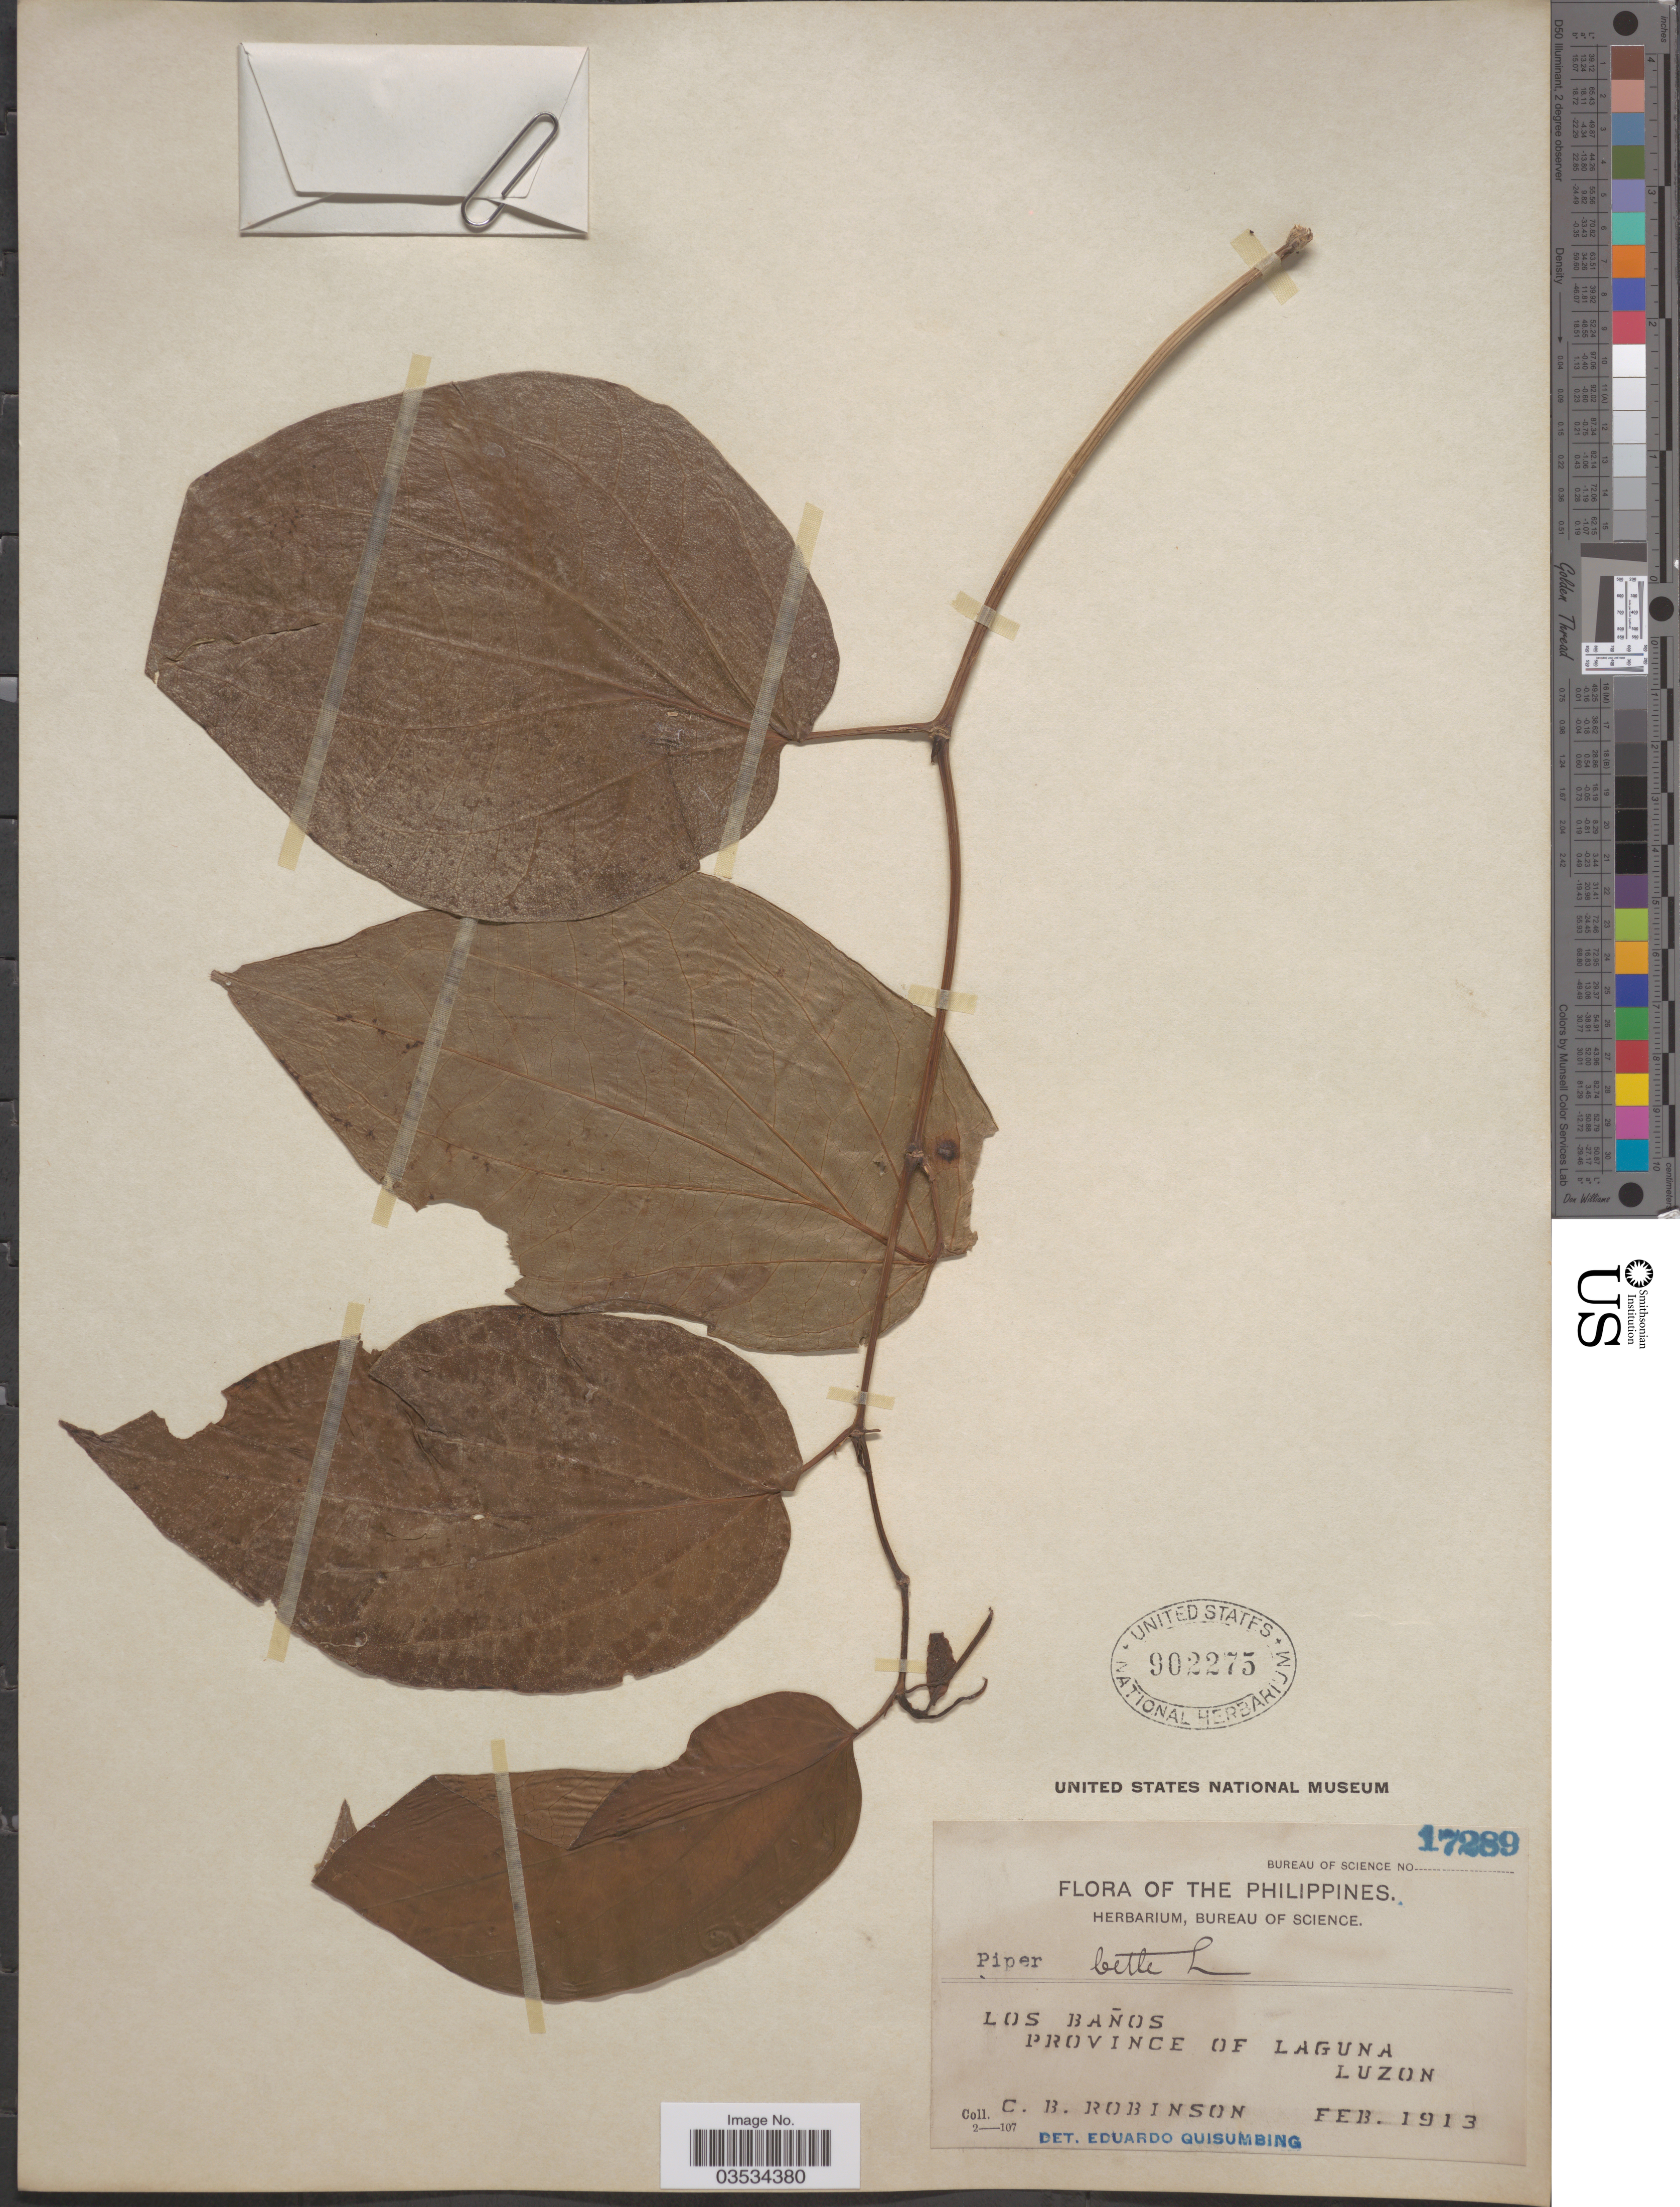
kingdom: Plantae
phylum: Tracheophyta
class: Magnoliopsida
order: Piperales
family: Piperaceae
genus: Piper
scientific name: Piper betle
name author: L.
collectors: C. Robinson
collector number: Bureau of Science 17289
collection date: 1913-02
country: Philippines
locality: Los Baños. Province of Laguna. Luzon.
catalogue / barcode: US 902275